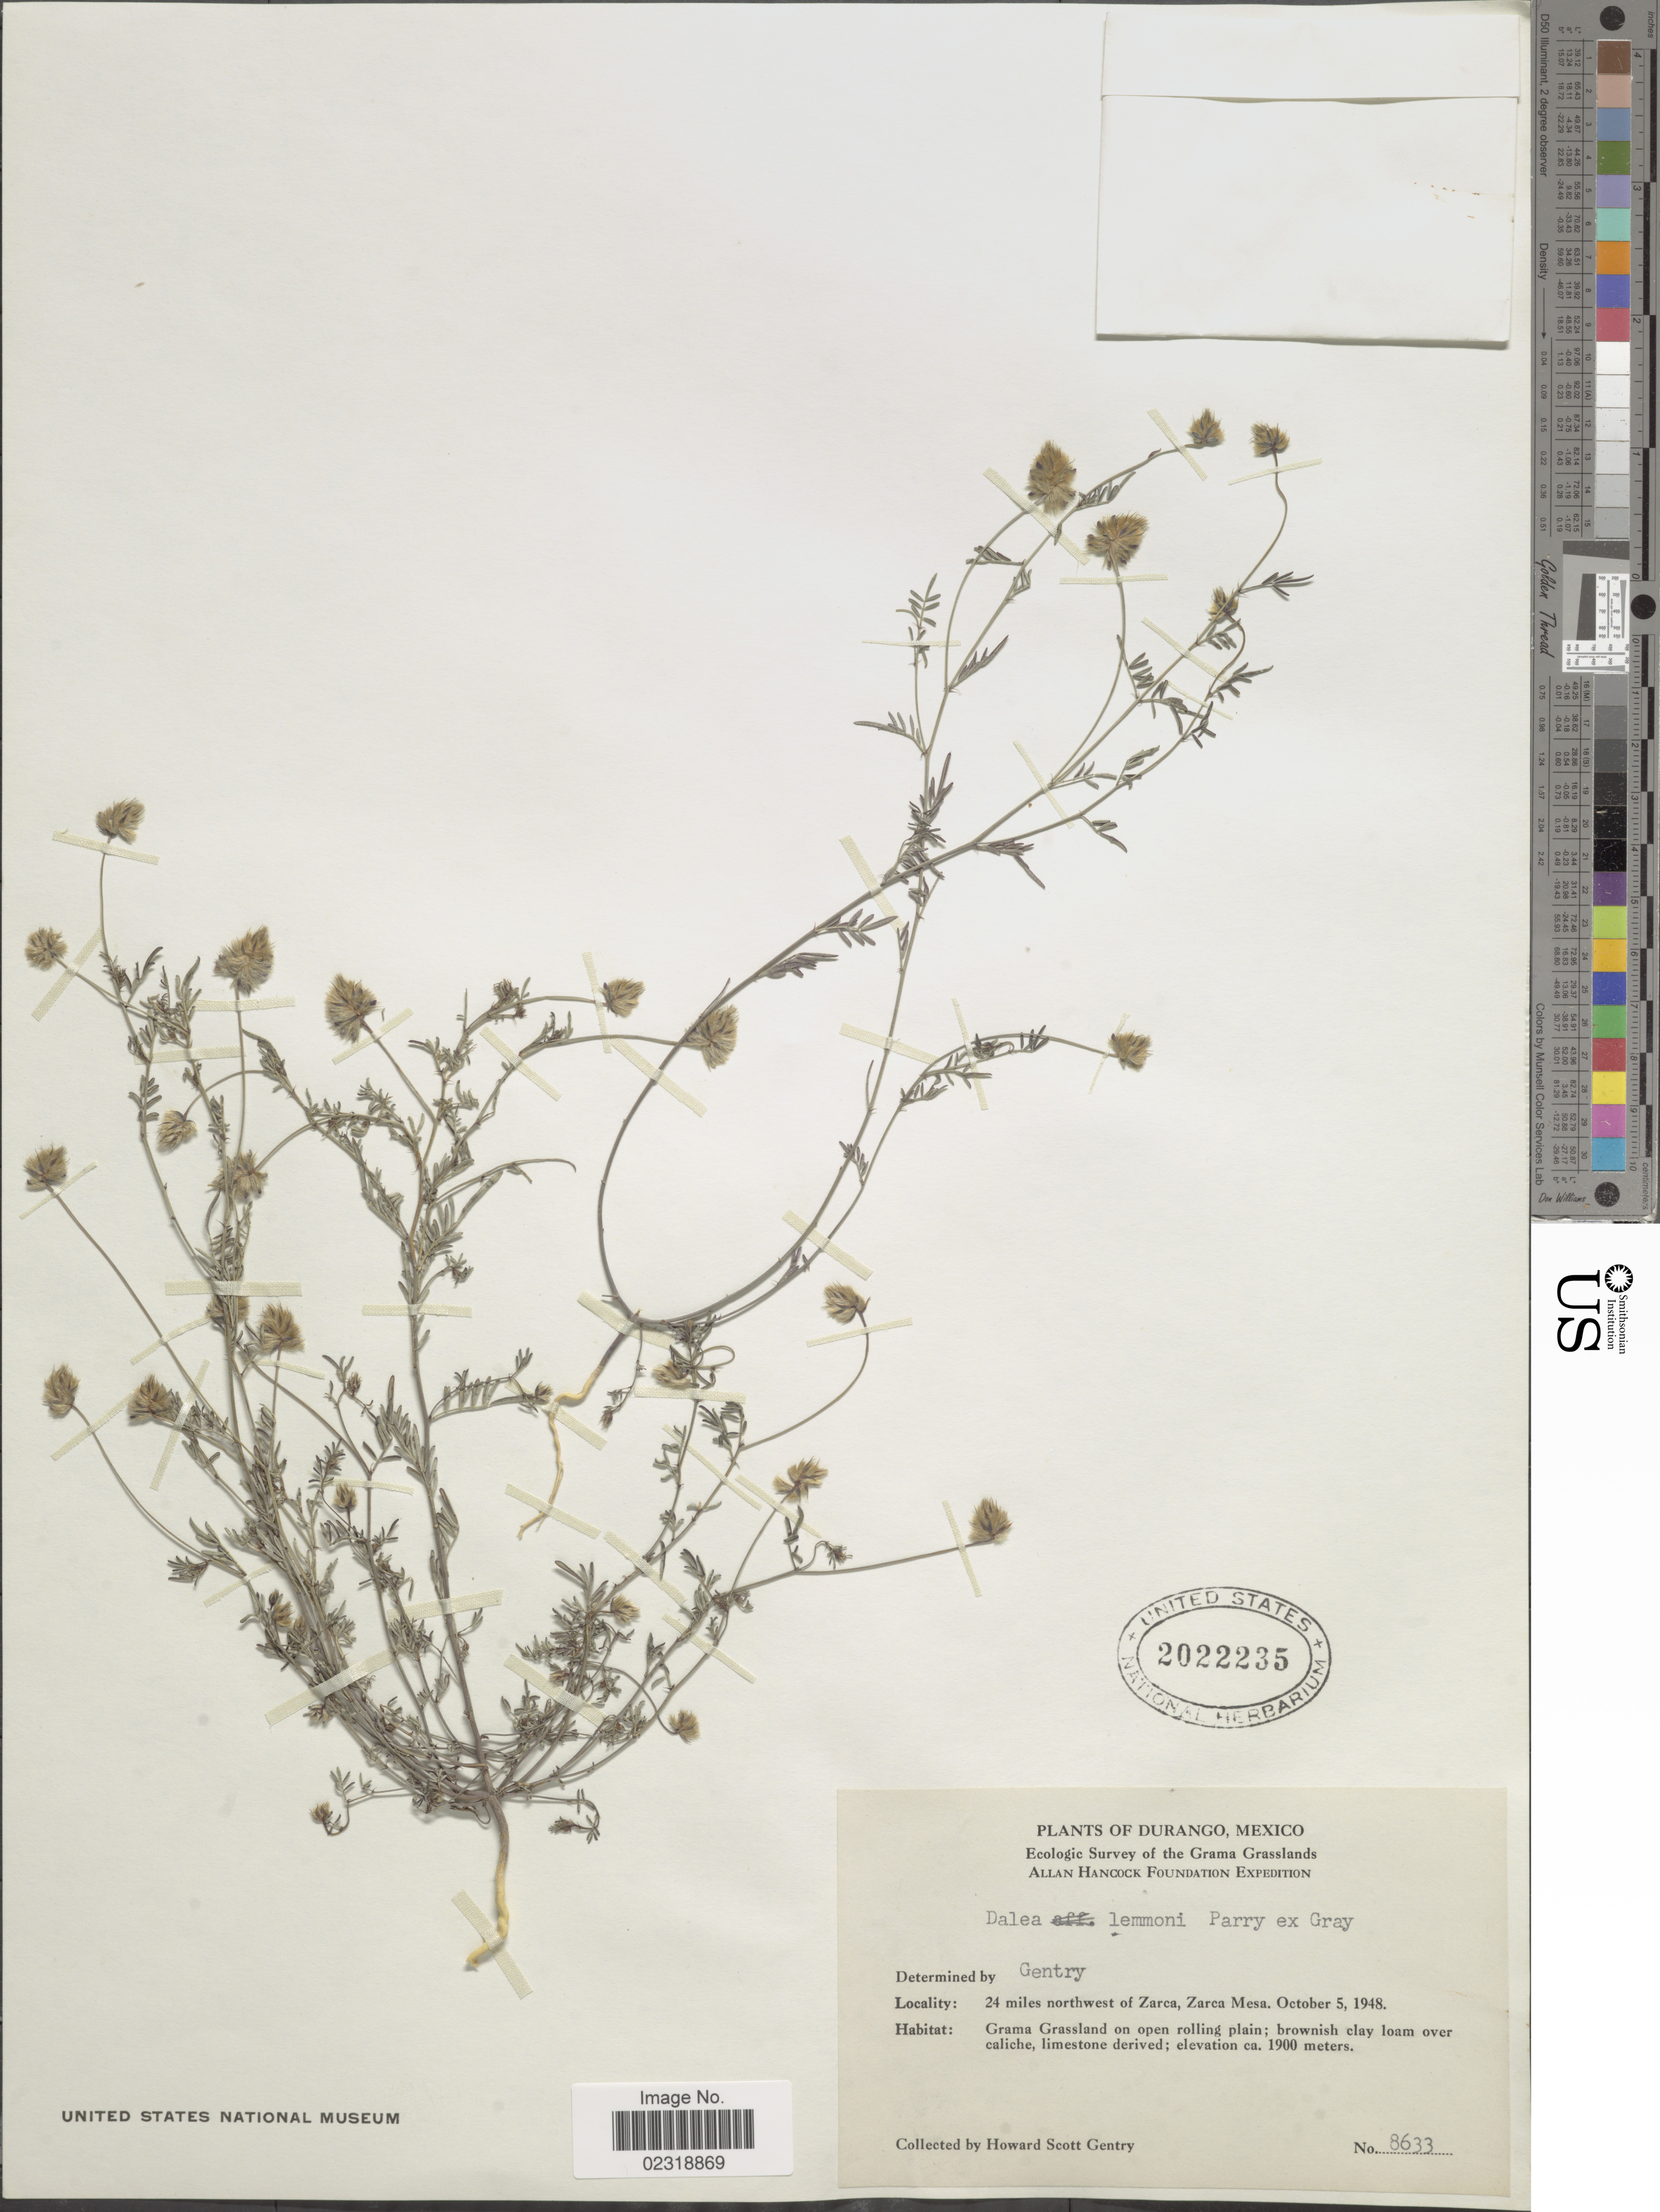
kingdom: Plantae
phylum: Tracheophyta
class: Magnoliopsida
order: Fabales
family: Fabaceae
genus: Dalea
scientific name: Dalea brachystachys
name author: A. Gray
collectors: H. S. Gentry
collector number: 8633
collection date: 1948-10-05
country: Mexico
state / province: Durango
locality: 24 miles northwest of Zarca, Zarca Mesa, Grama Grasslands.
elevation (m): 1900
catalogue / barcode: US 2022235